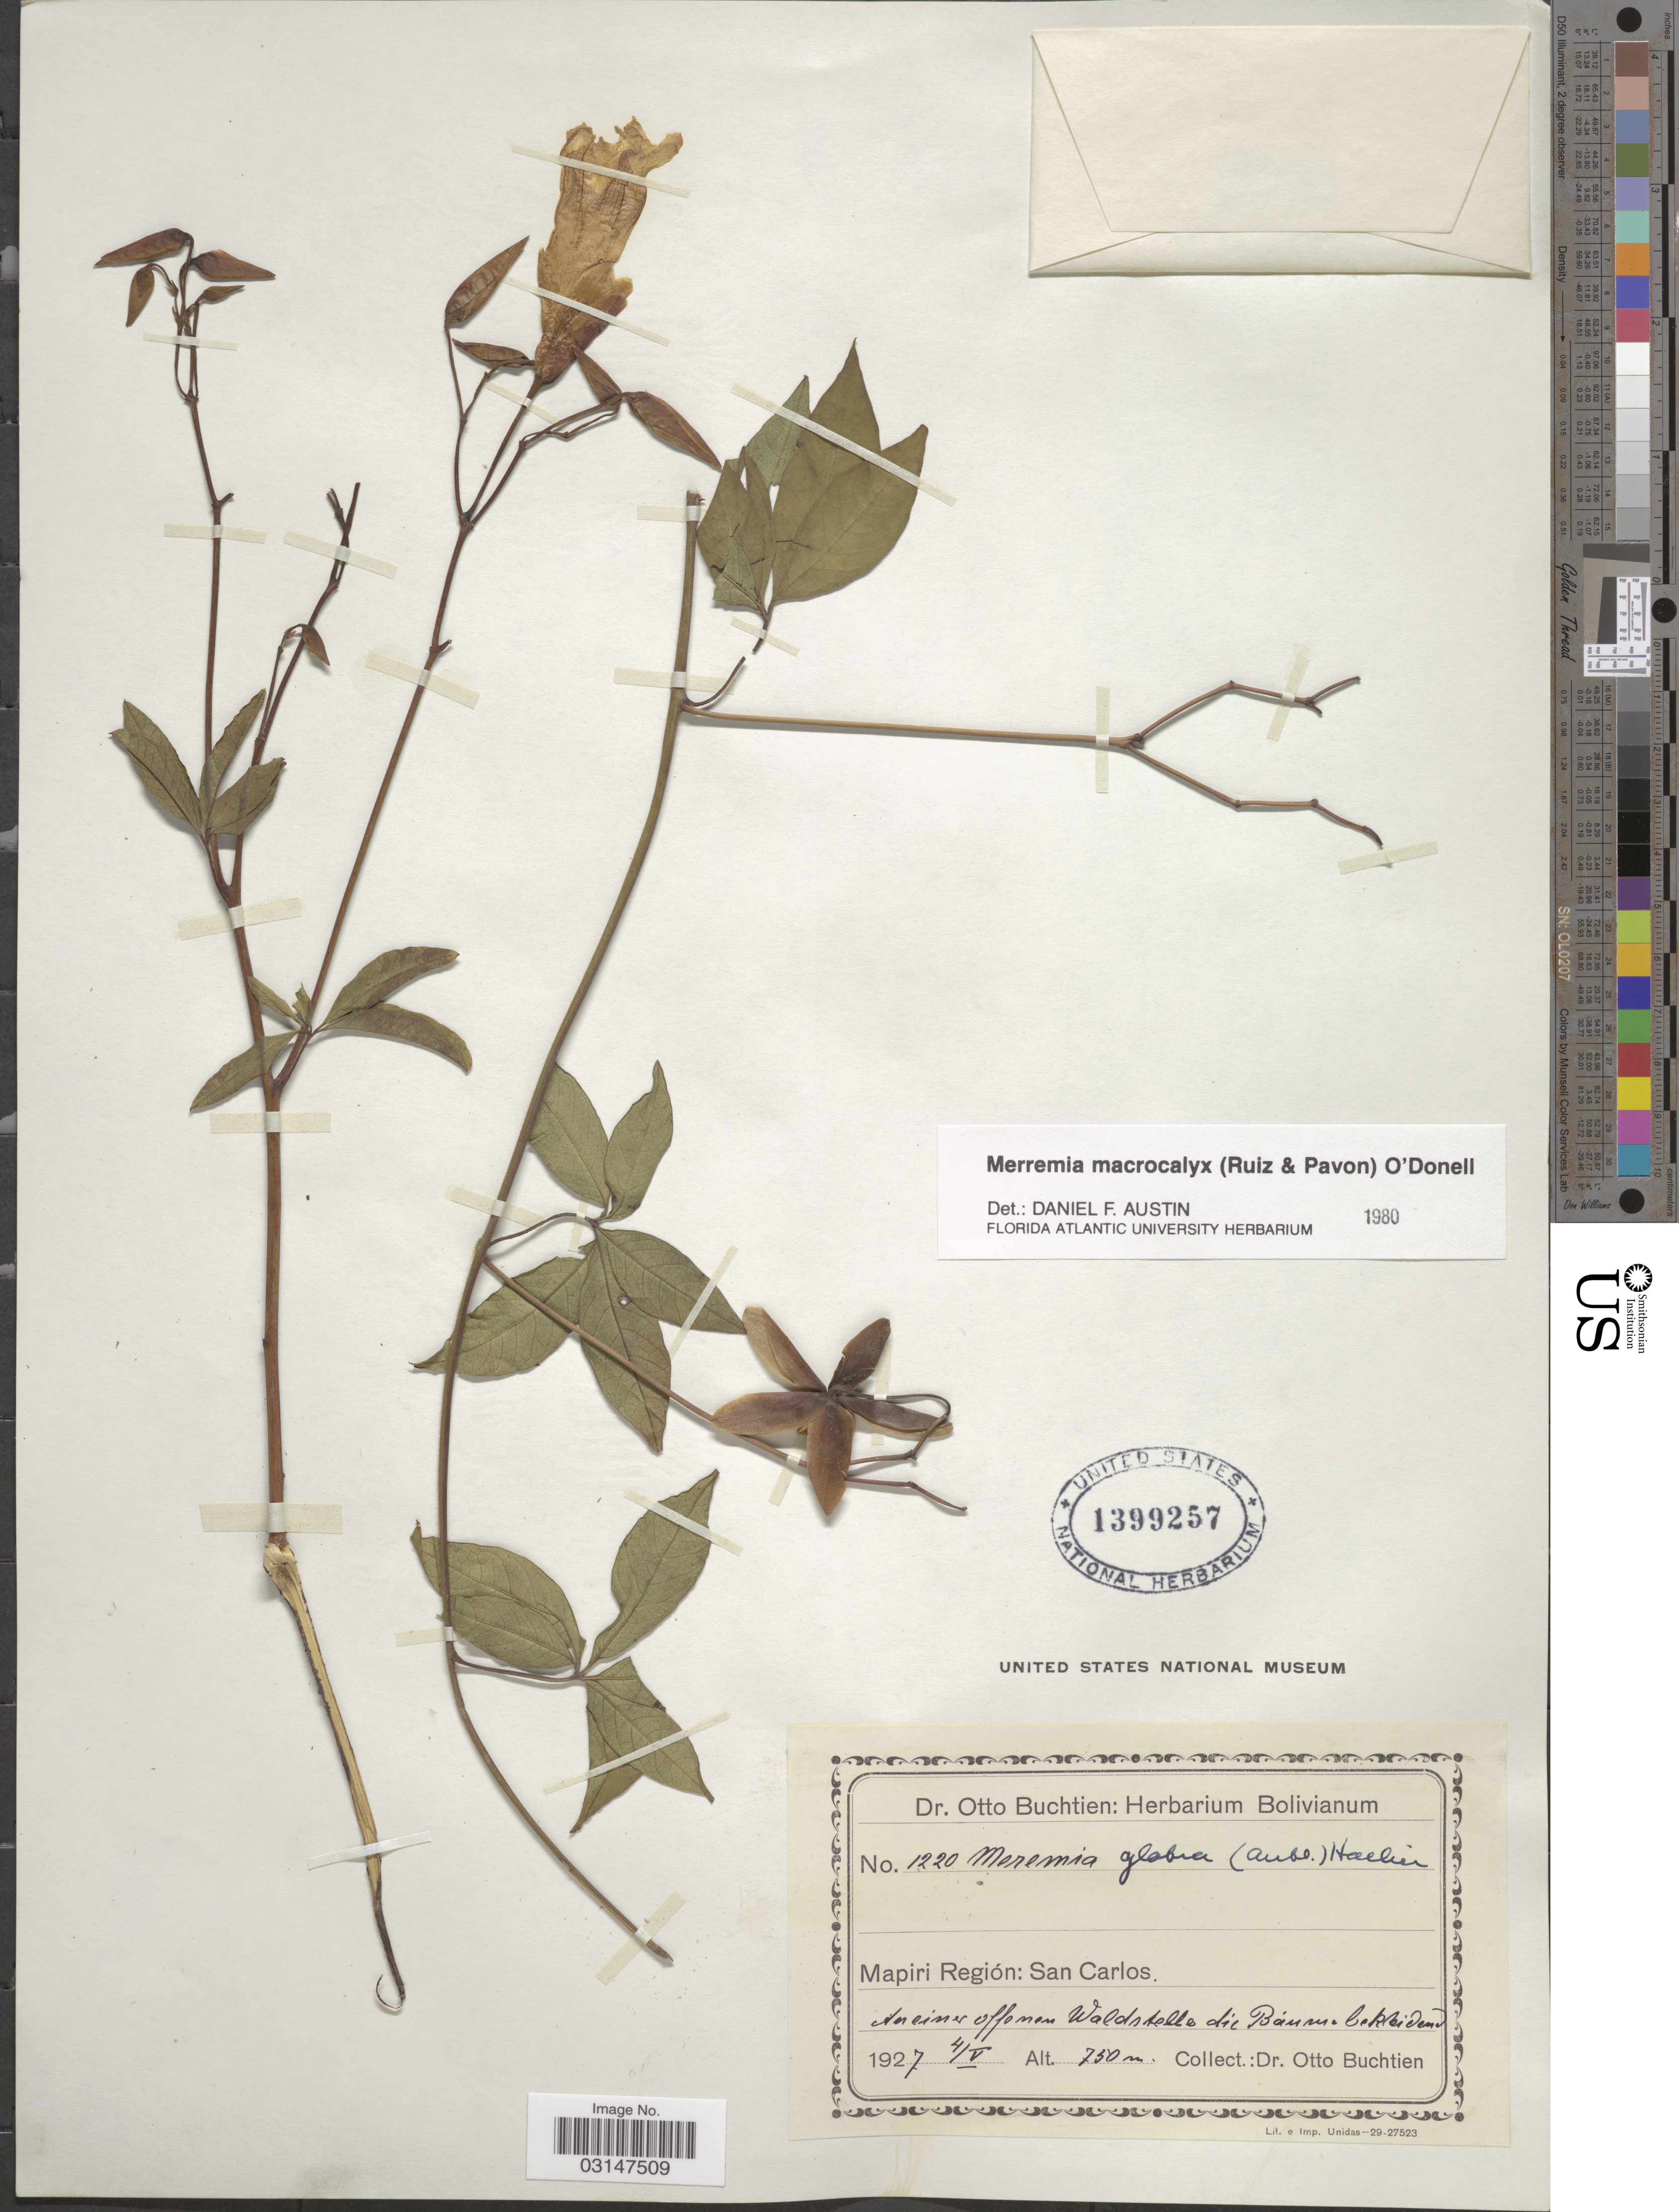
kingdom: Plantae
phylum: Tracheophyta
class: Magnoliopsida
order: Solanales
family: Convolvulaceae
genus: Distimake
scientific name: Distimake macrocalyx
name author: (Ruiz & Pav.) A. R. Simões & Staples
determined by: Strong, Mark T., (BOT), Smithsonian Institution - National Museum of Natural History (UNITED STATES)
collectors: O. Buchtien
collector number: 1220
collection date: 1927-05-04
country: Bolivia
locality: Mapiri Región: San Carlos.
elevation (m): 750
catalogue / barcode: US 1399257